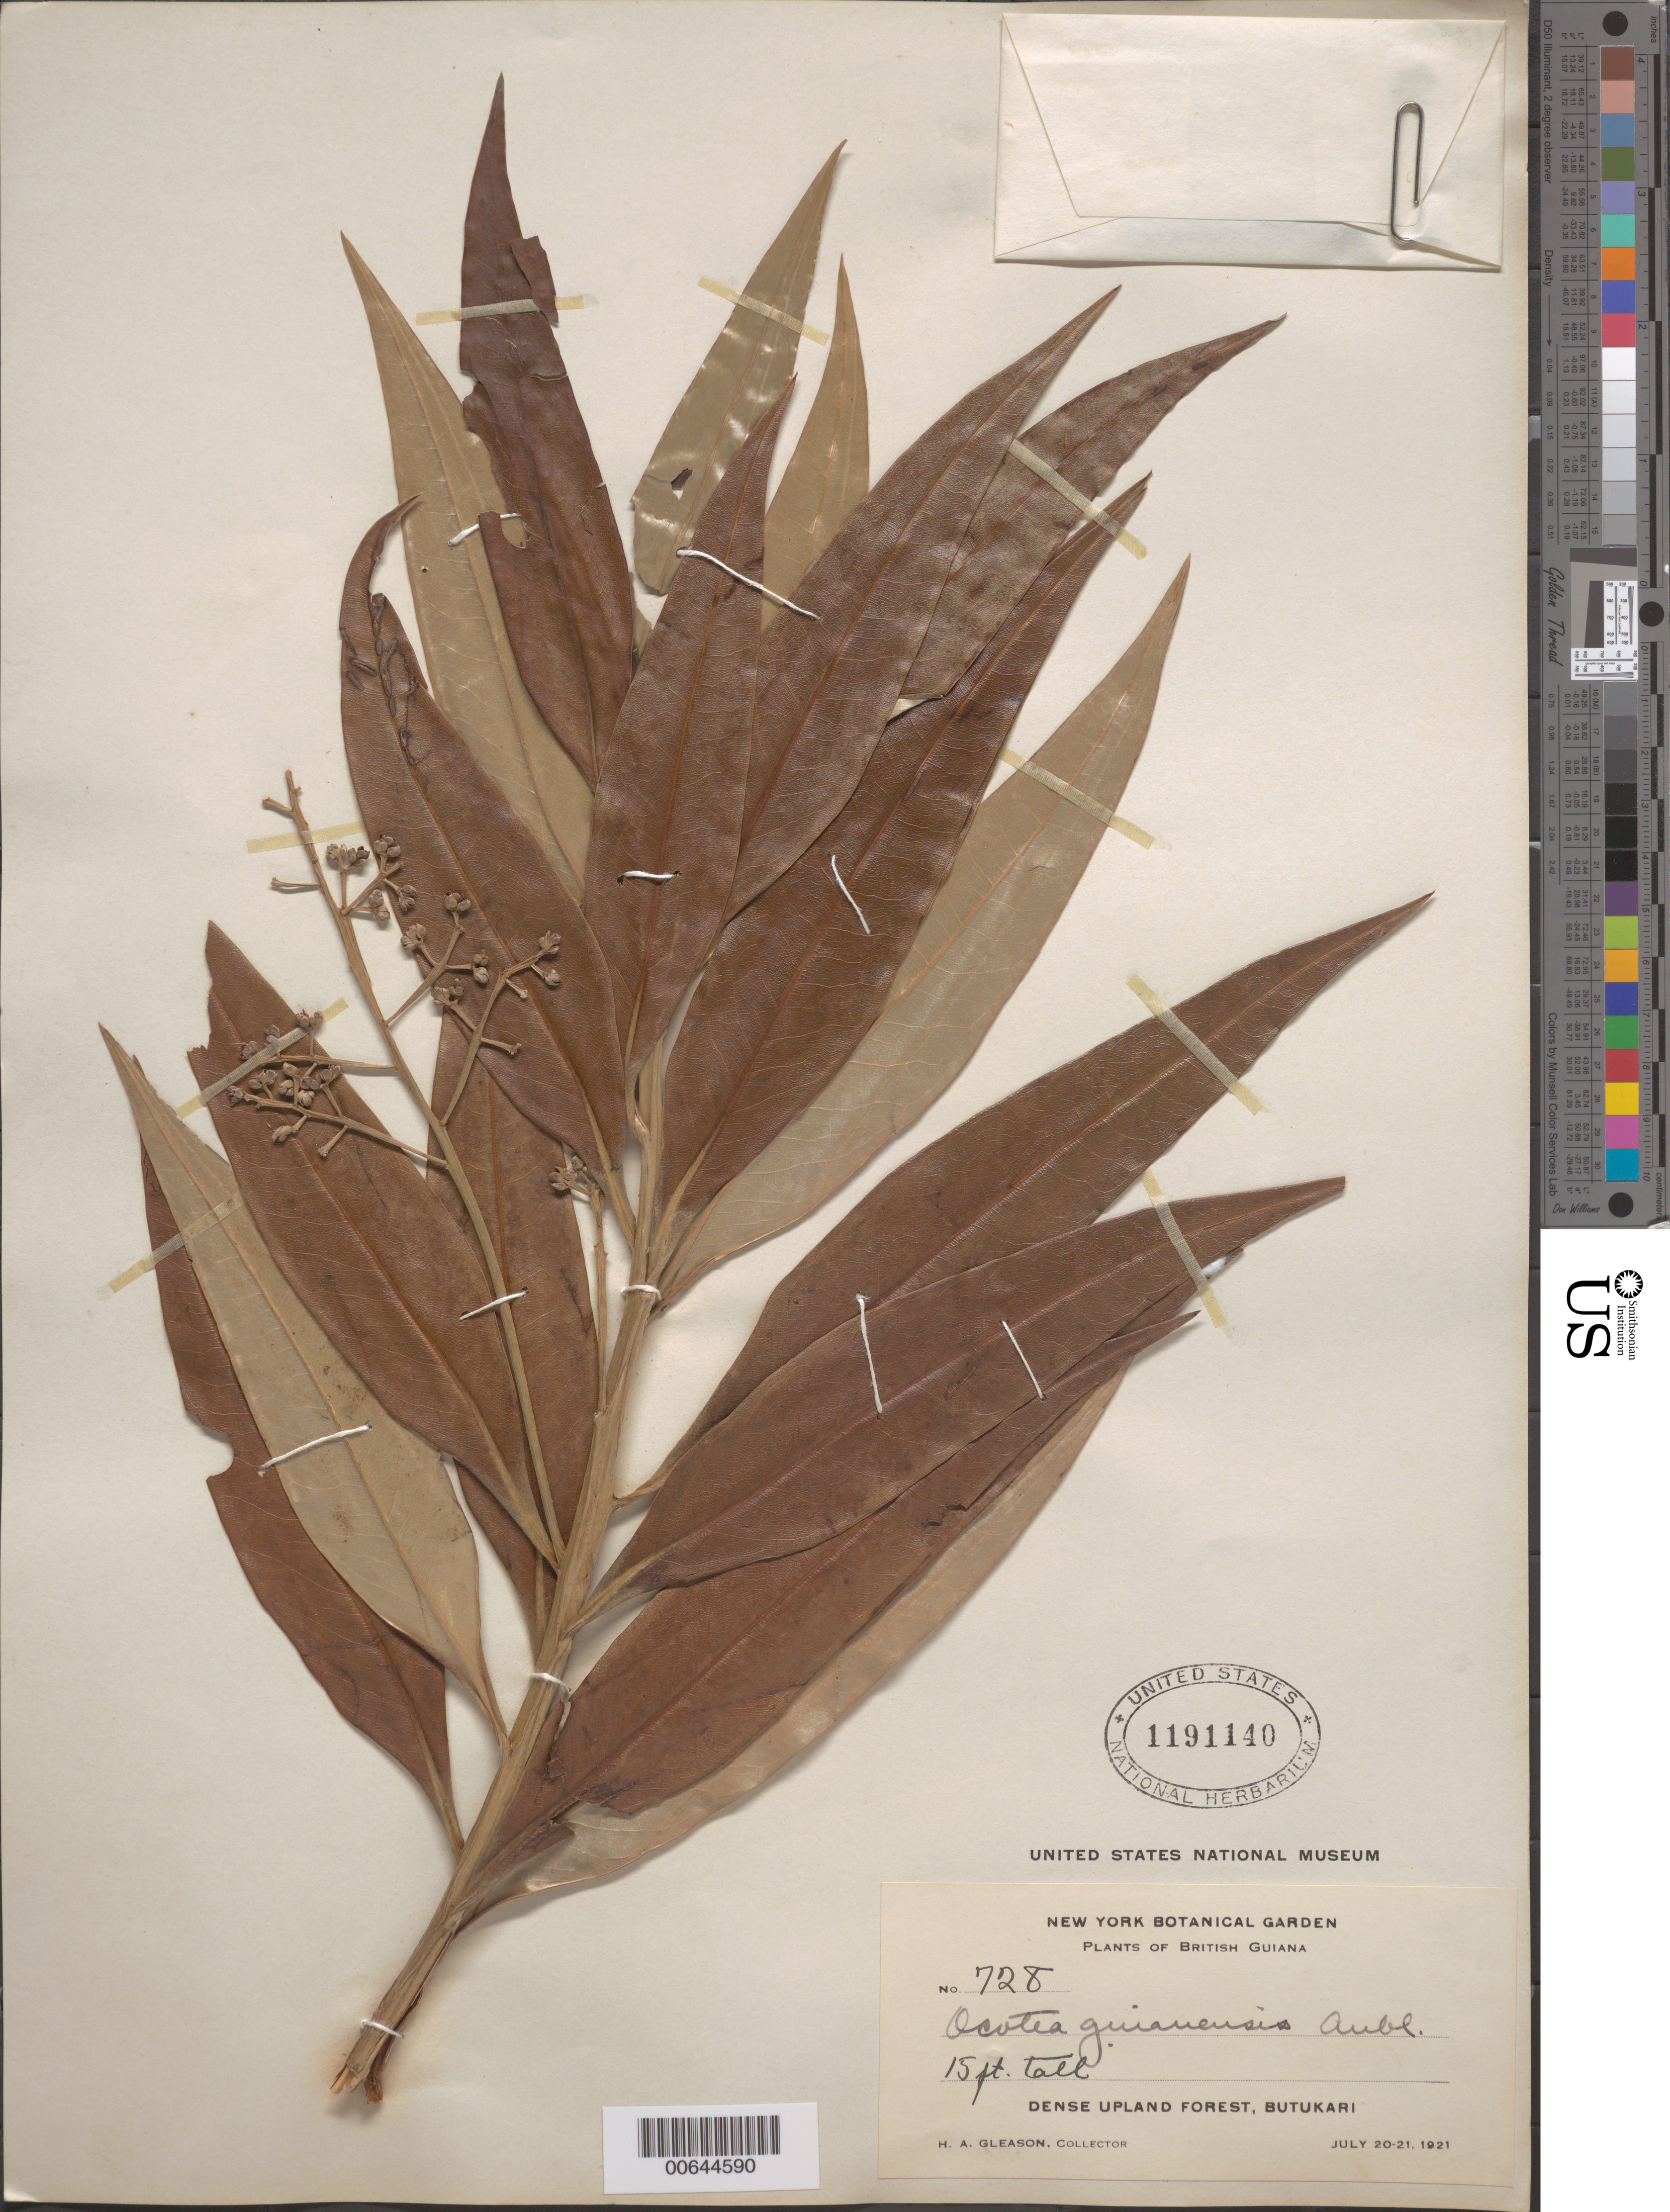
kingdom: Plantae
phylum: Tracheophyta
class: Magnoliopsida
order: Laurales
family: Lauraceae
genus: Ocotea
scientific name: Ocotea guianensis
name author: Aubl.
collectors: H. A. Gleason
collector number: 728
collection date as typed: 20-Jul-21 to 21-Jul-21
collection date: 1921-07-20/1921-07-21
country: Guyana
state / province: U. Demerara-Berbice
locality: Butukari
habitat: Dense upland forest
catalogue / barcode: US 1191140